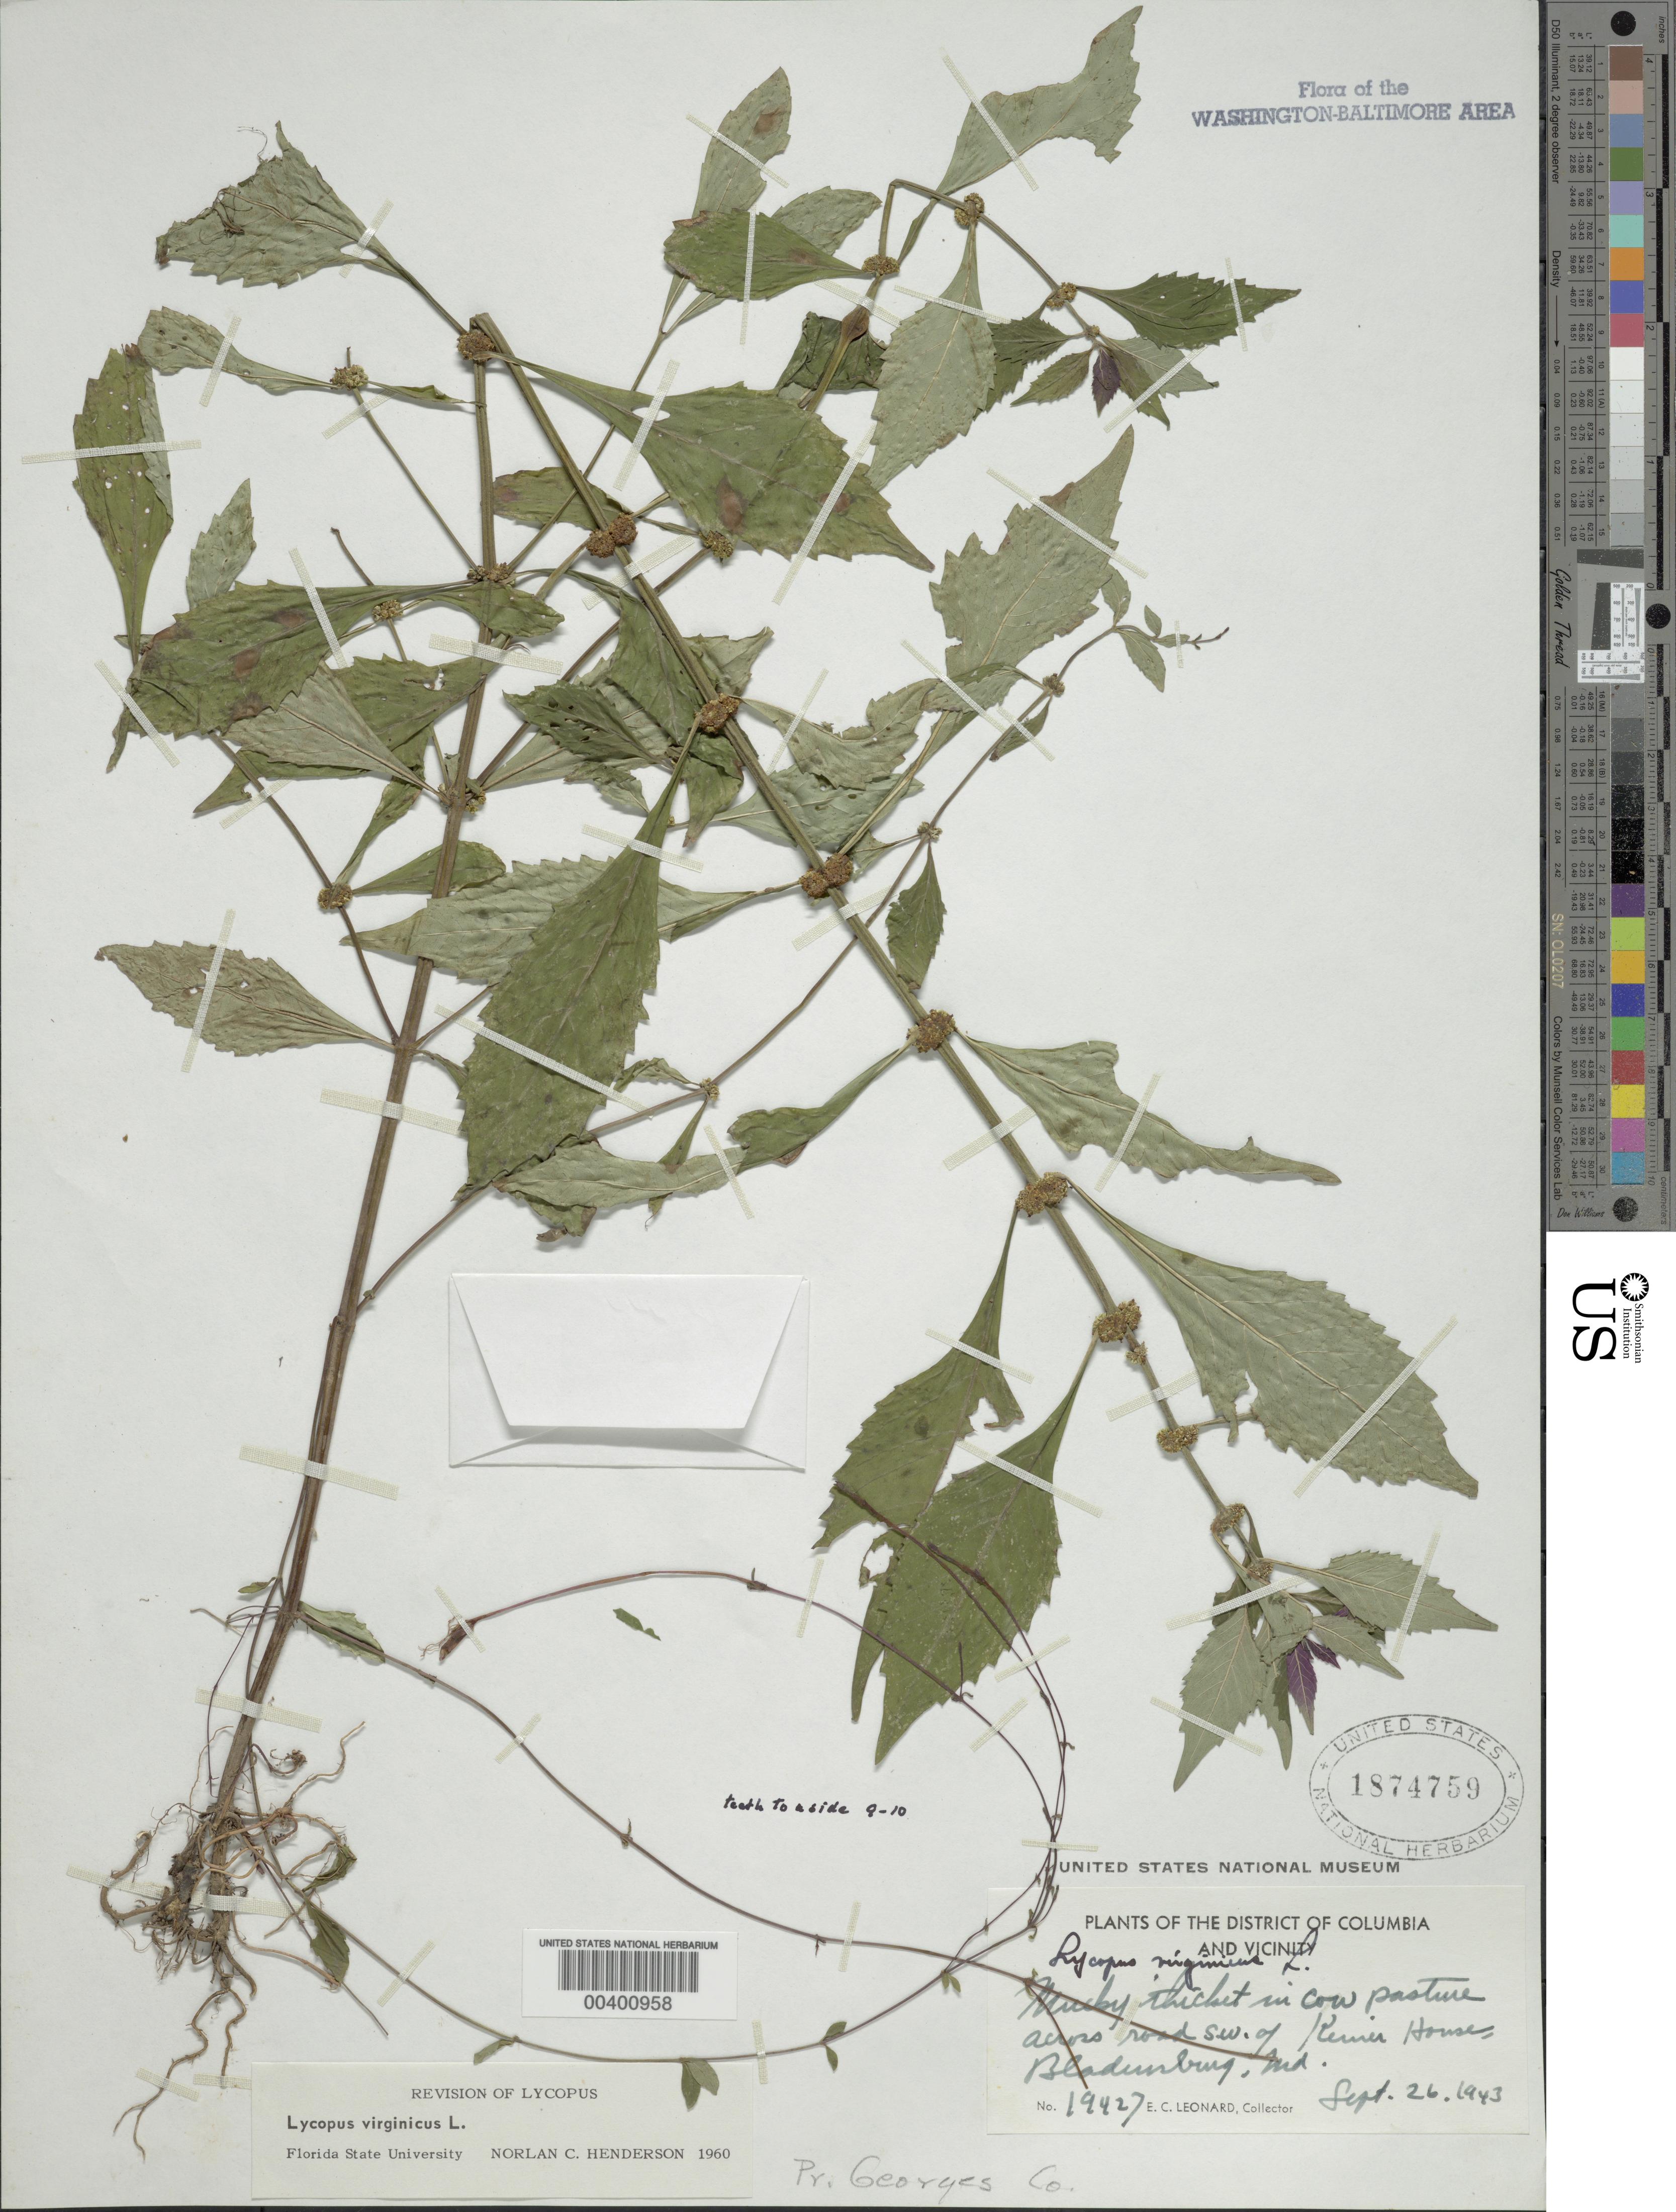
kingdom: Plantae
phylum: Tracheophyta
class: Magnoliopsida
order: Lamiales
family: Lamiaceae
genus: Lycopus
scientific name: Lycopus virginicus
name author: L.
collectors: E. C. Leonard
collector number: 19427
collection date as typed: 26 Sep 1943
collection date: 1943-09-26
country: United States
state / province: Maryland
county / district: Prince George's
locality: Bladensburg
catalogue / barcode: US 1874759